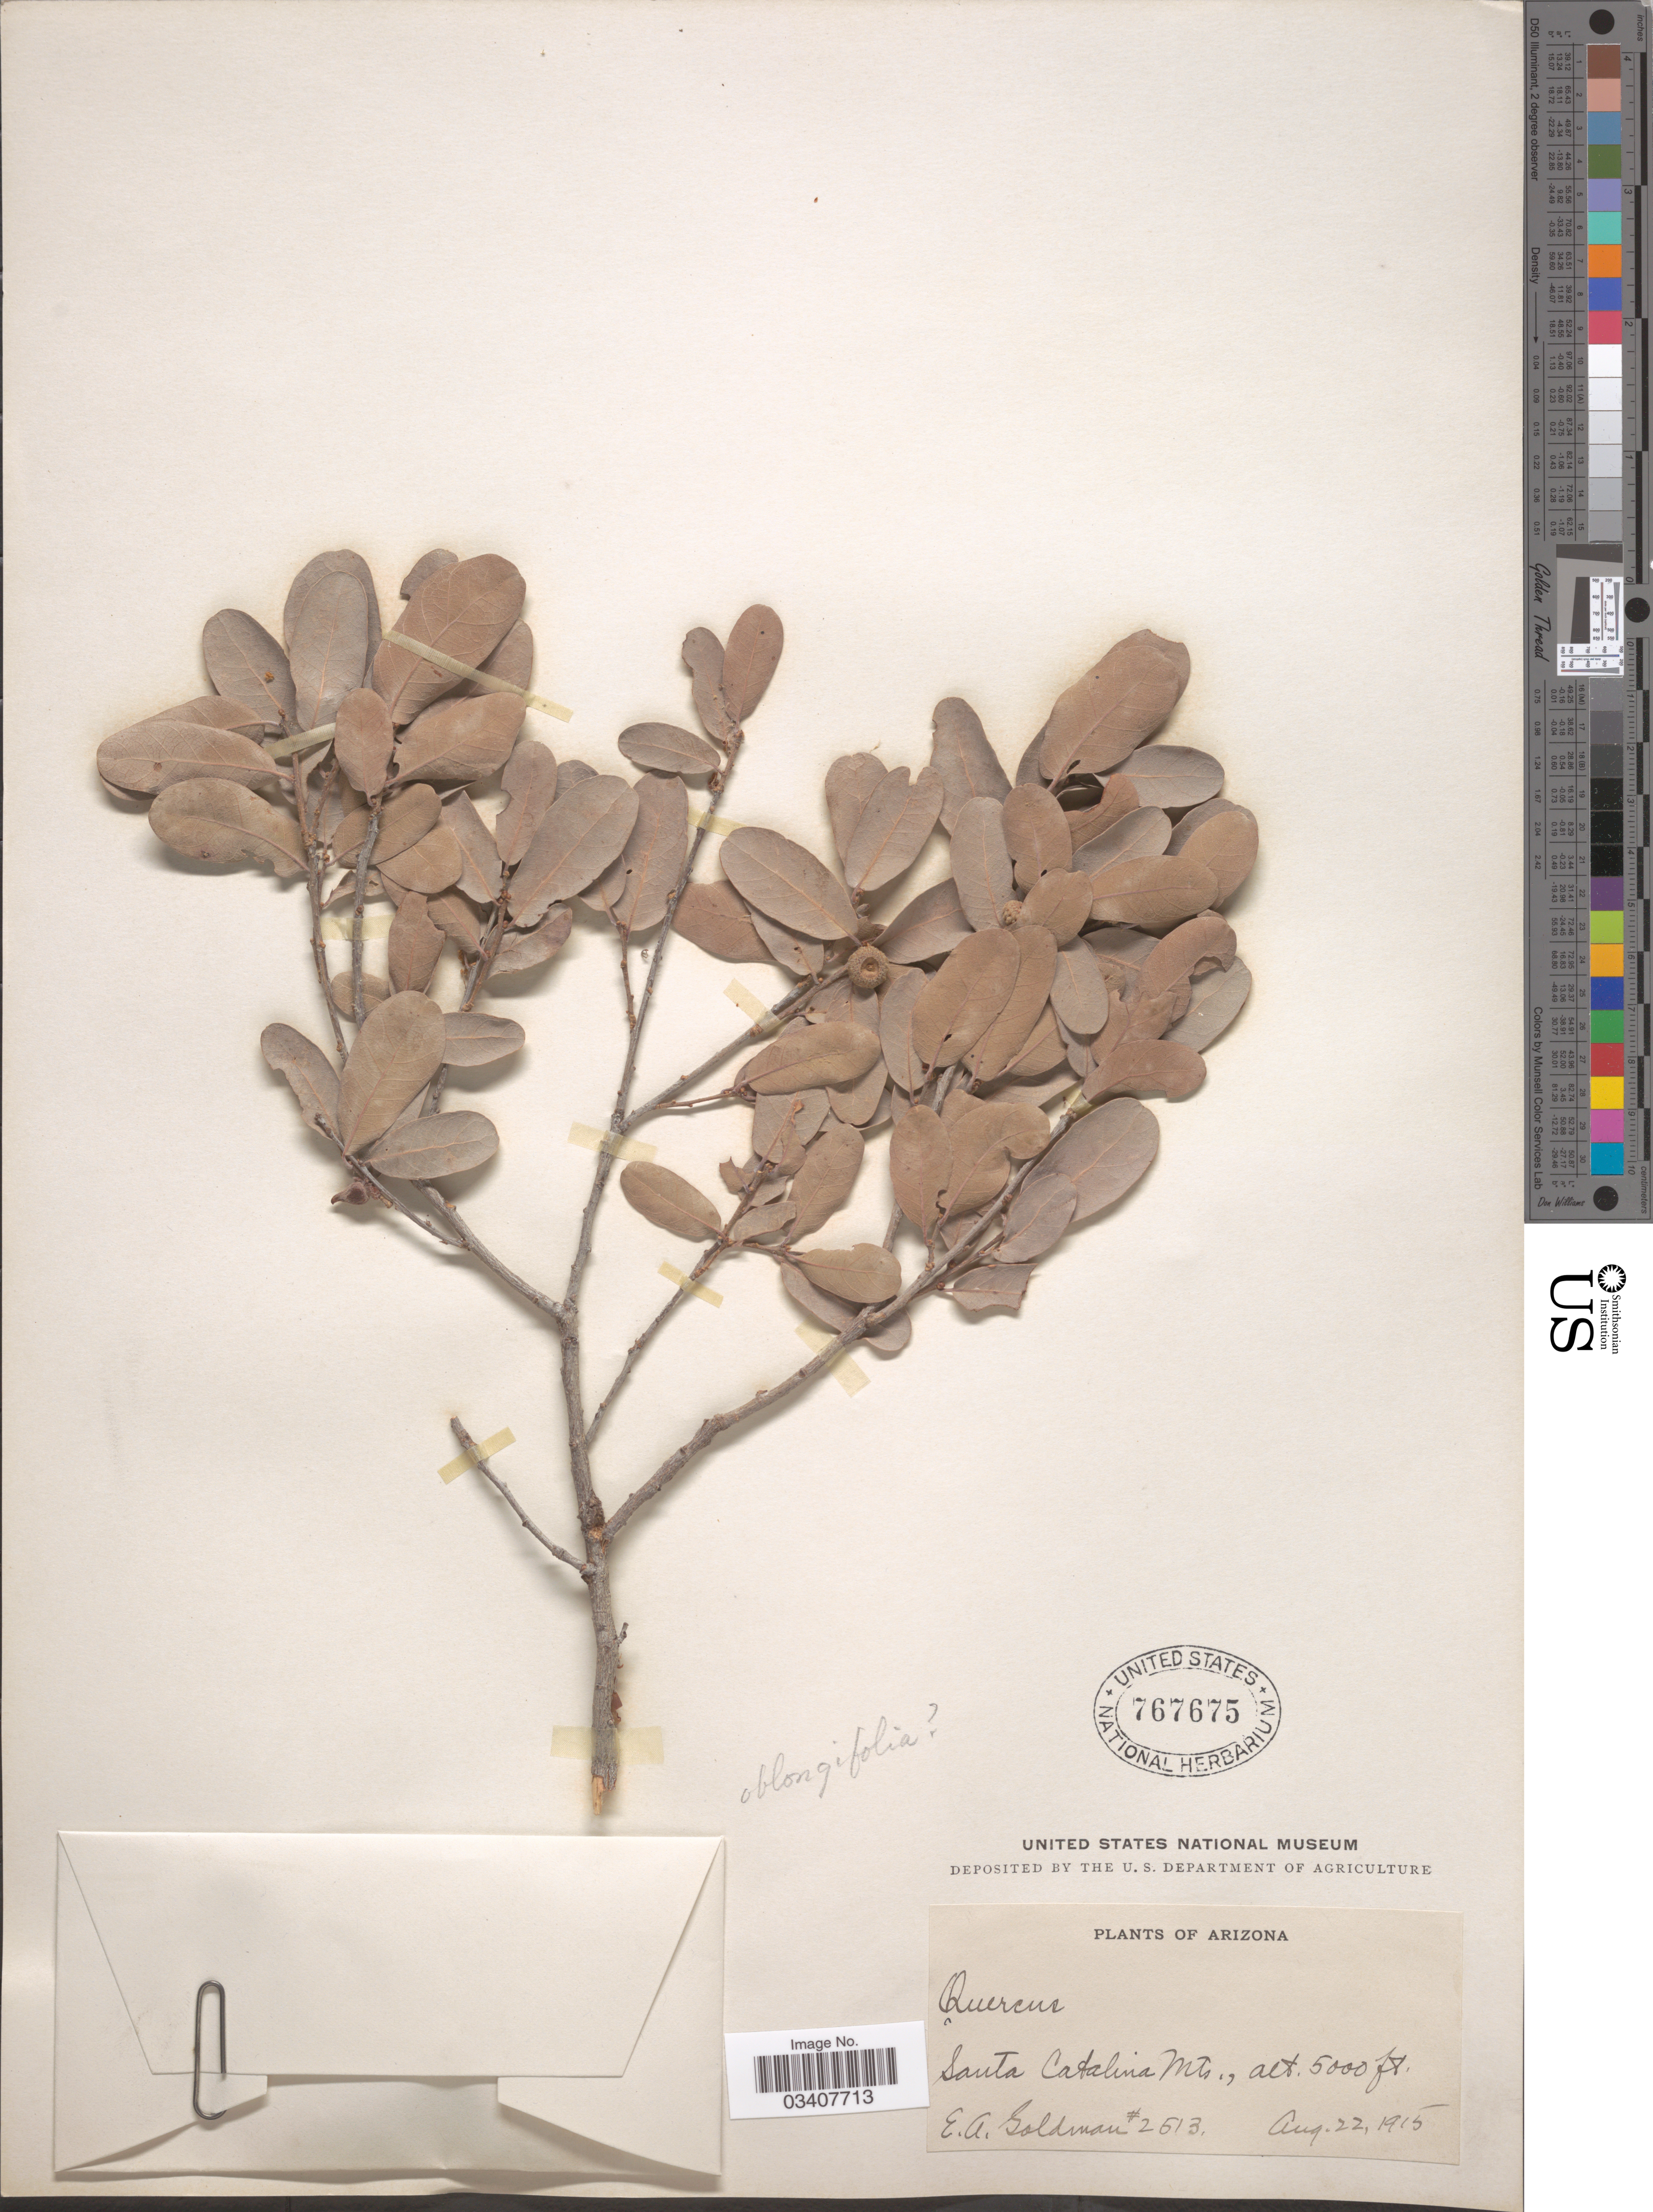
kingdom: Plantae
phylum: Tracheophyta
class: Magnoliopsida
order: Fagales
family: Fagaceae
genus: Quercus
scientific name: Quercus oblongifolia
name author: Torr.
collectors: E. A. Goldman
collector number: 2513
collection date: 1915-08-22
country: United States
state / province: Arizona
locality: Santa Catalina Mts.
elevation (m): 1524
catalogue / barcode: US 767675